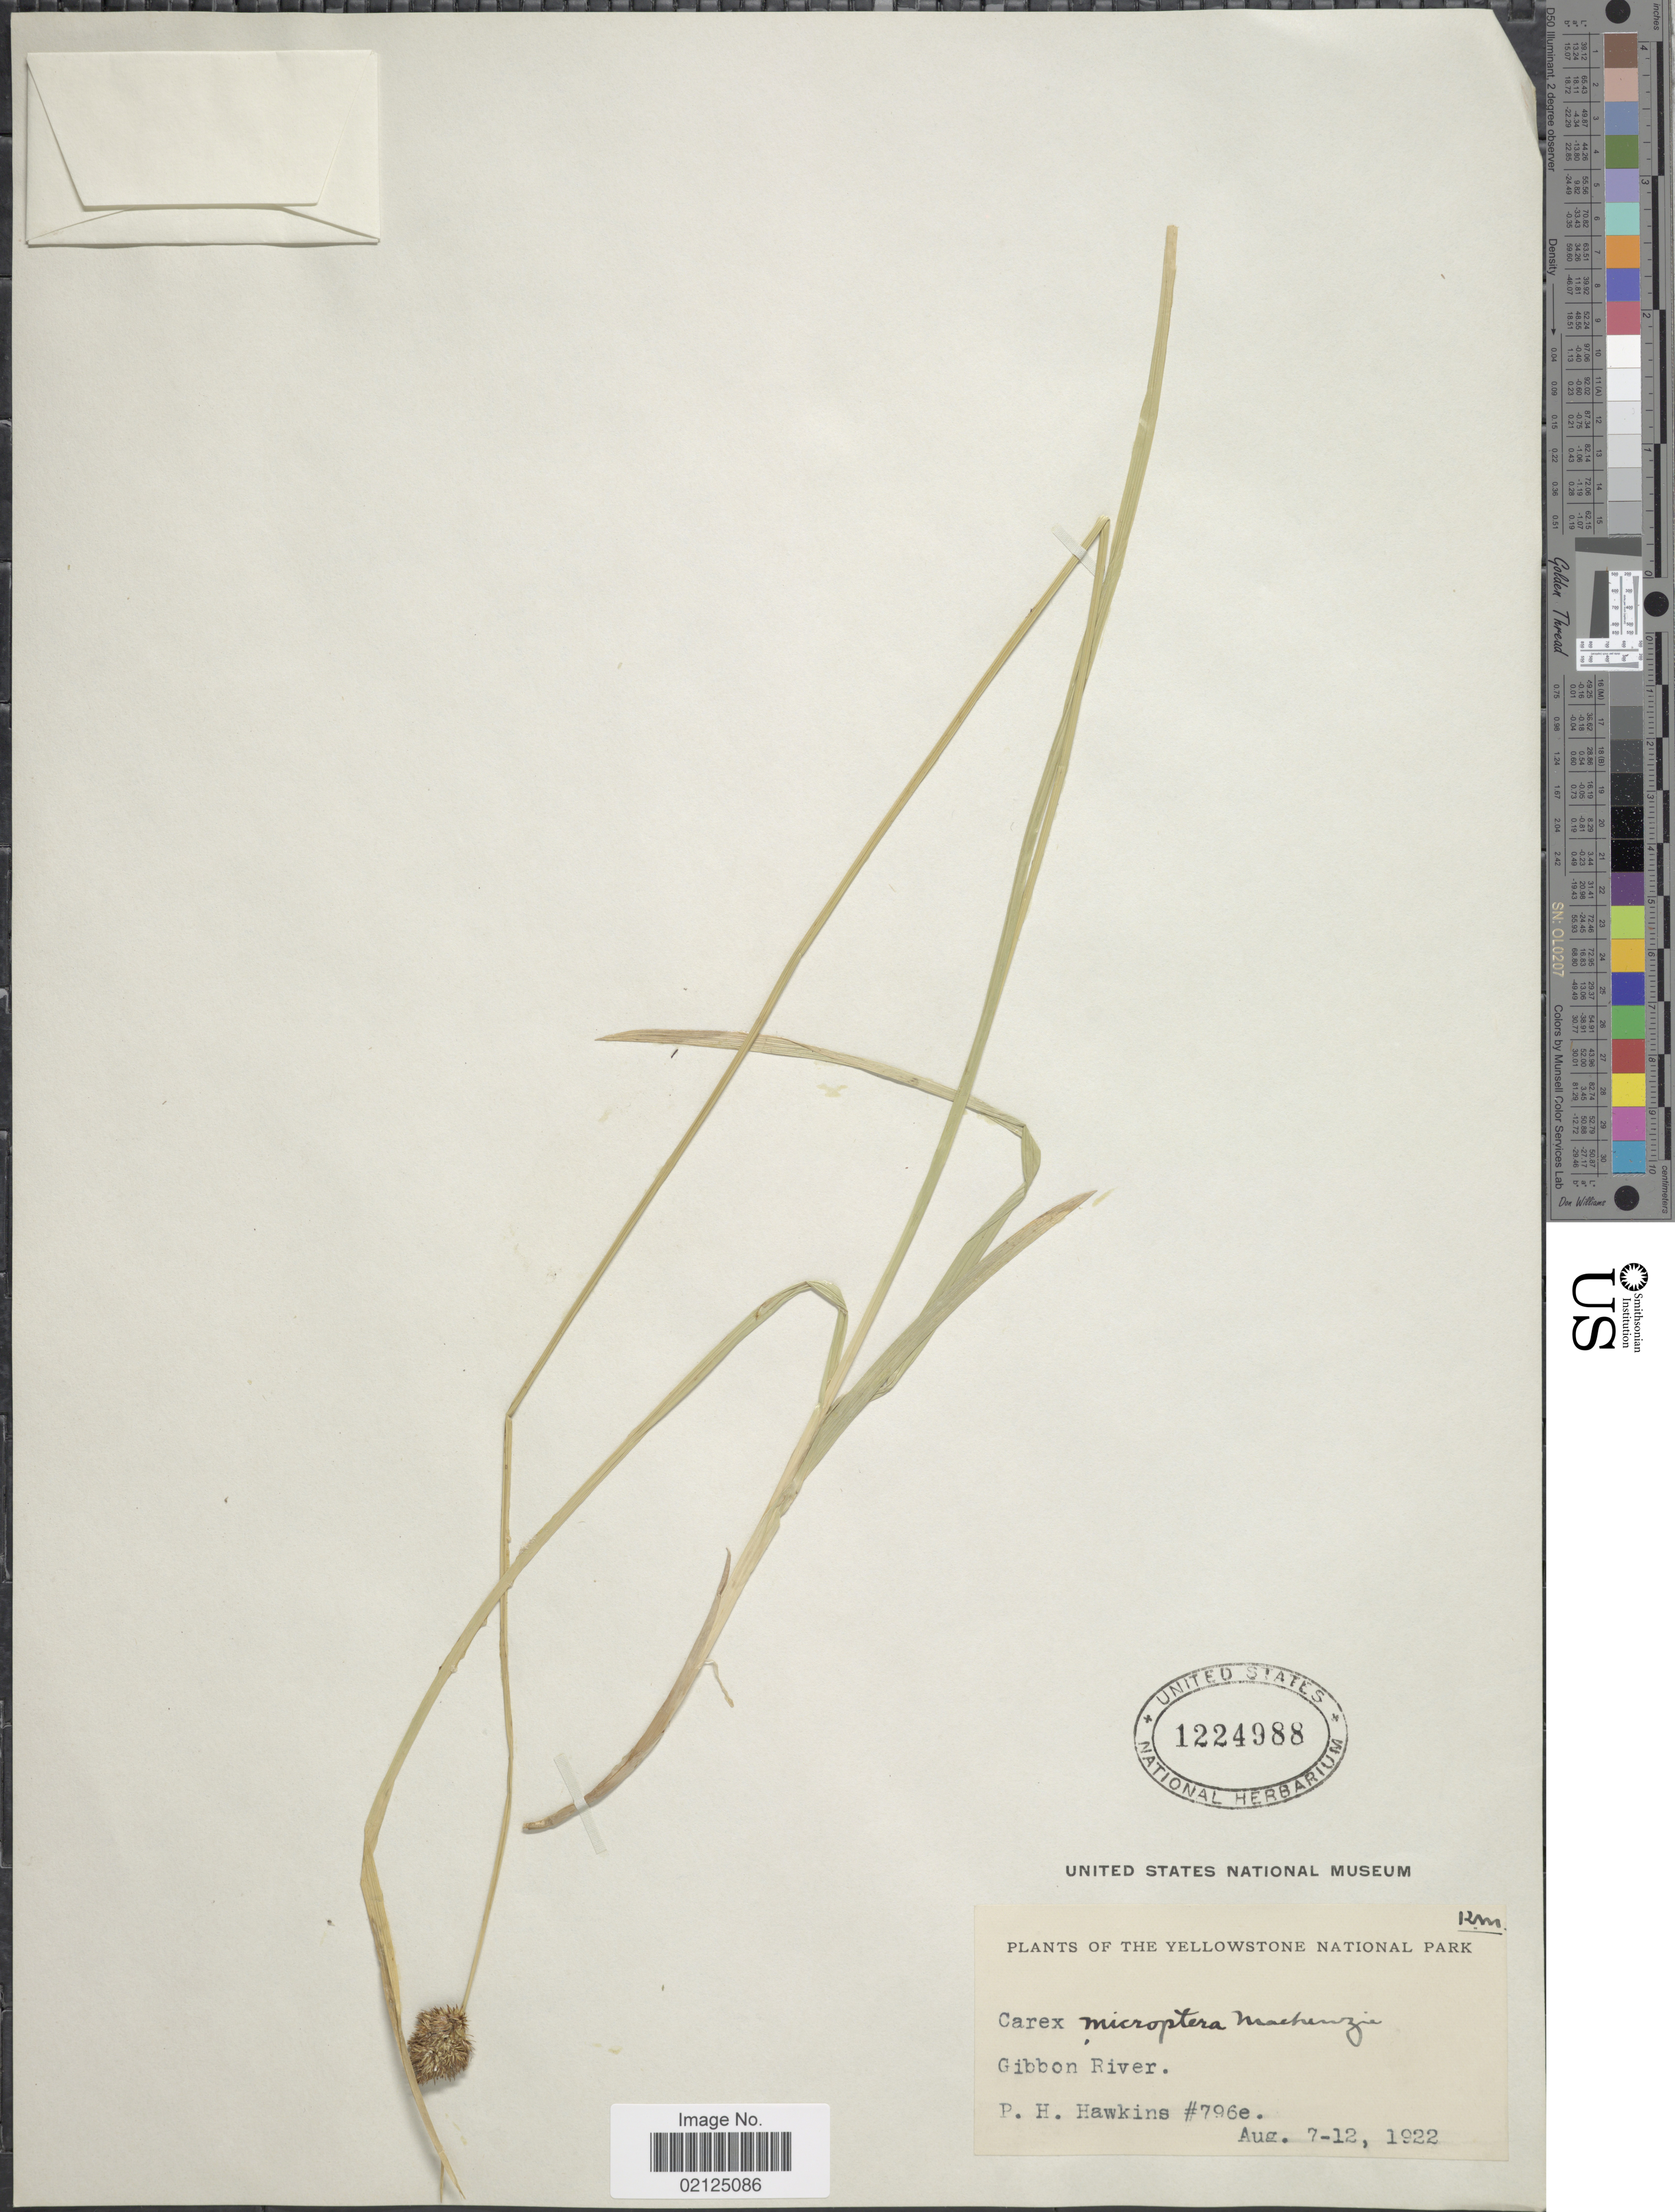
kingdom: Plantae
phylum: Tracheophyta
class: Liliopsida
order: Poales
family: Cyperaceae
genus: Carex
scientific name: Carex microptera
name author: Mack.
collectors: P. Hawkins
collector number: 796e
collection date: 1922-08-07/1922-08-12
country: United States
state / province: Wyoming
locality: The Yellowstone National Park, Gibbon River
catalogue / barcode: US 1224988